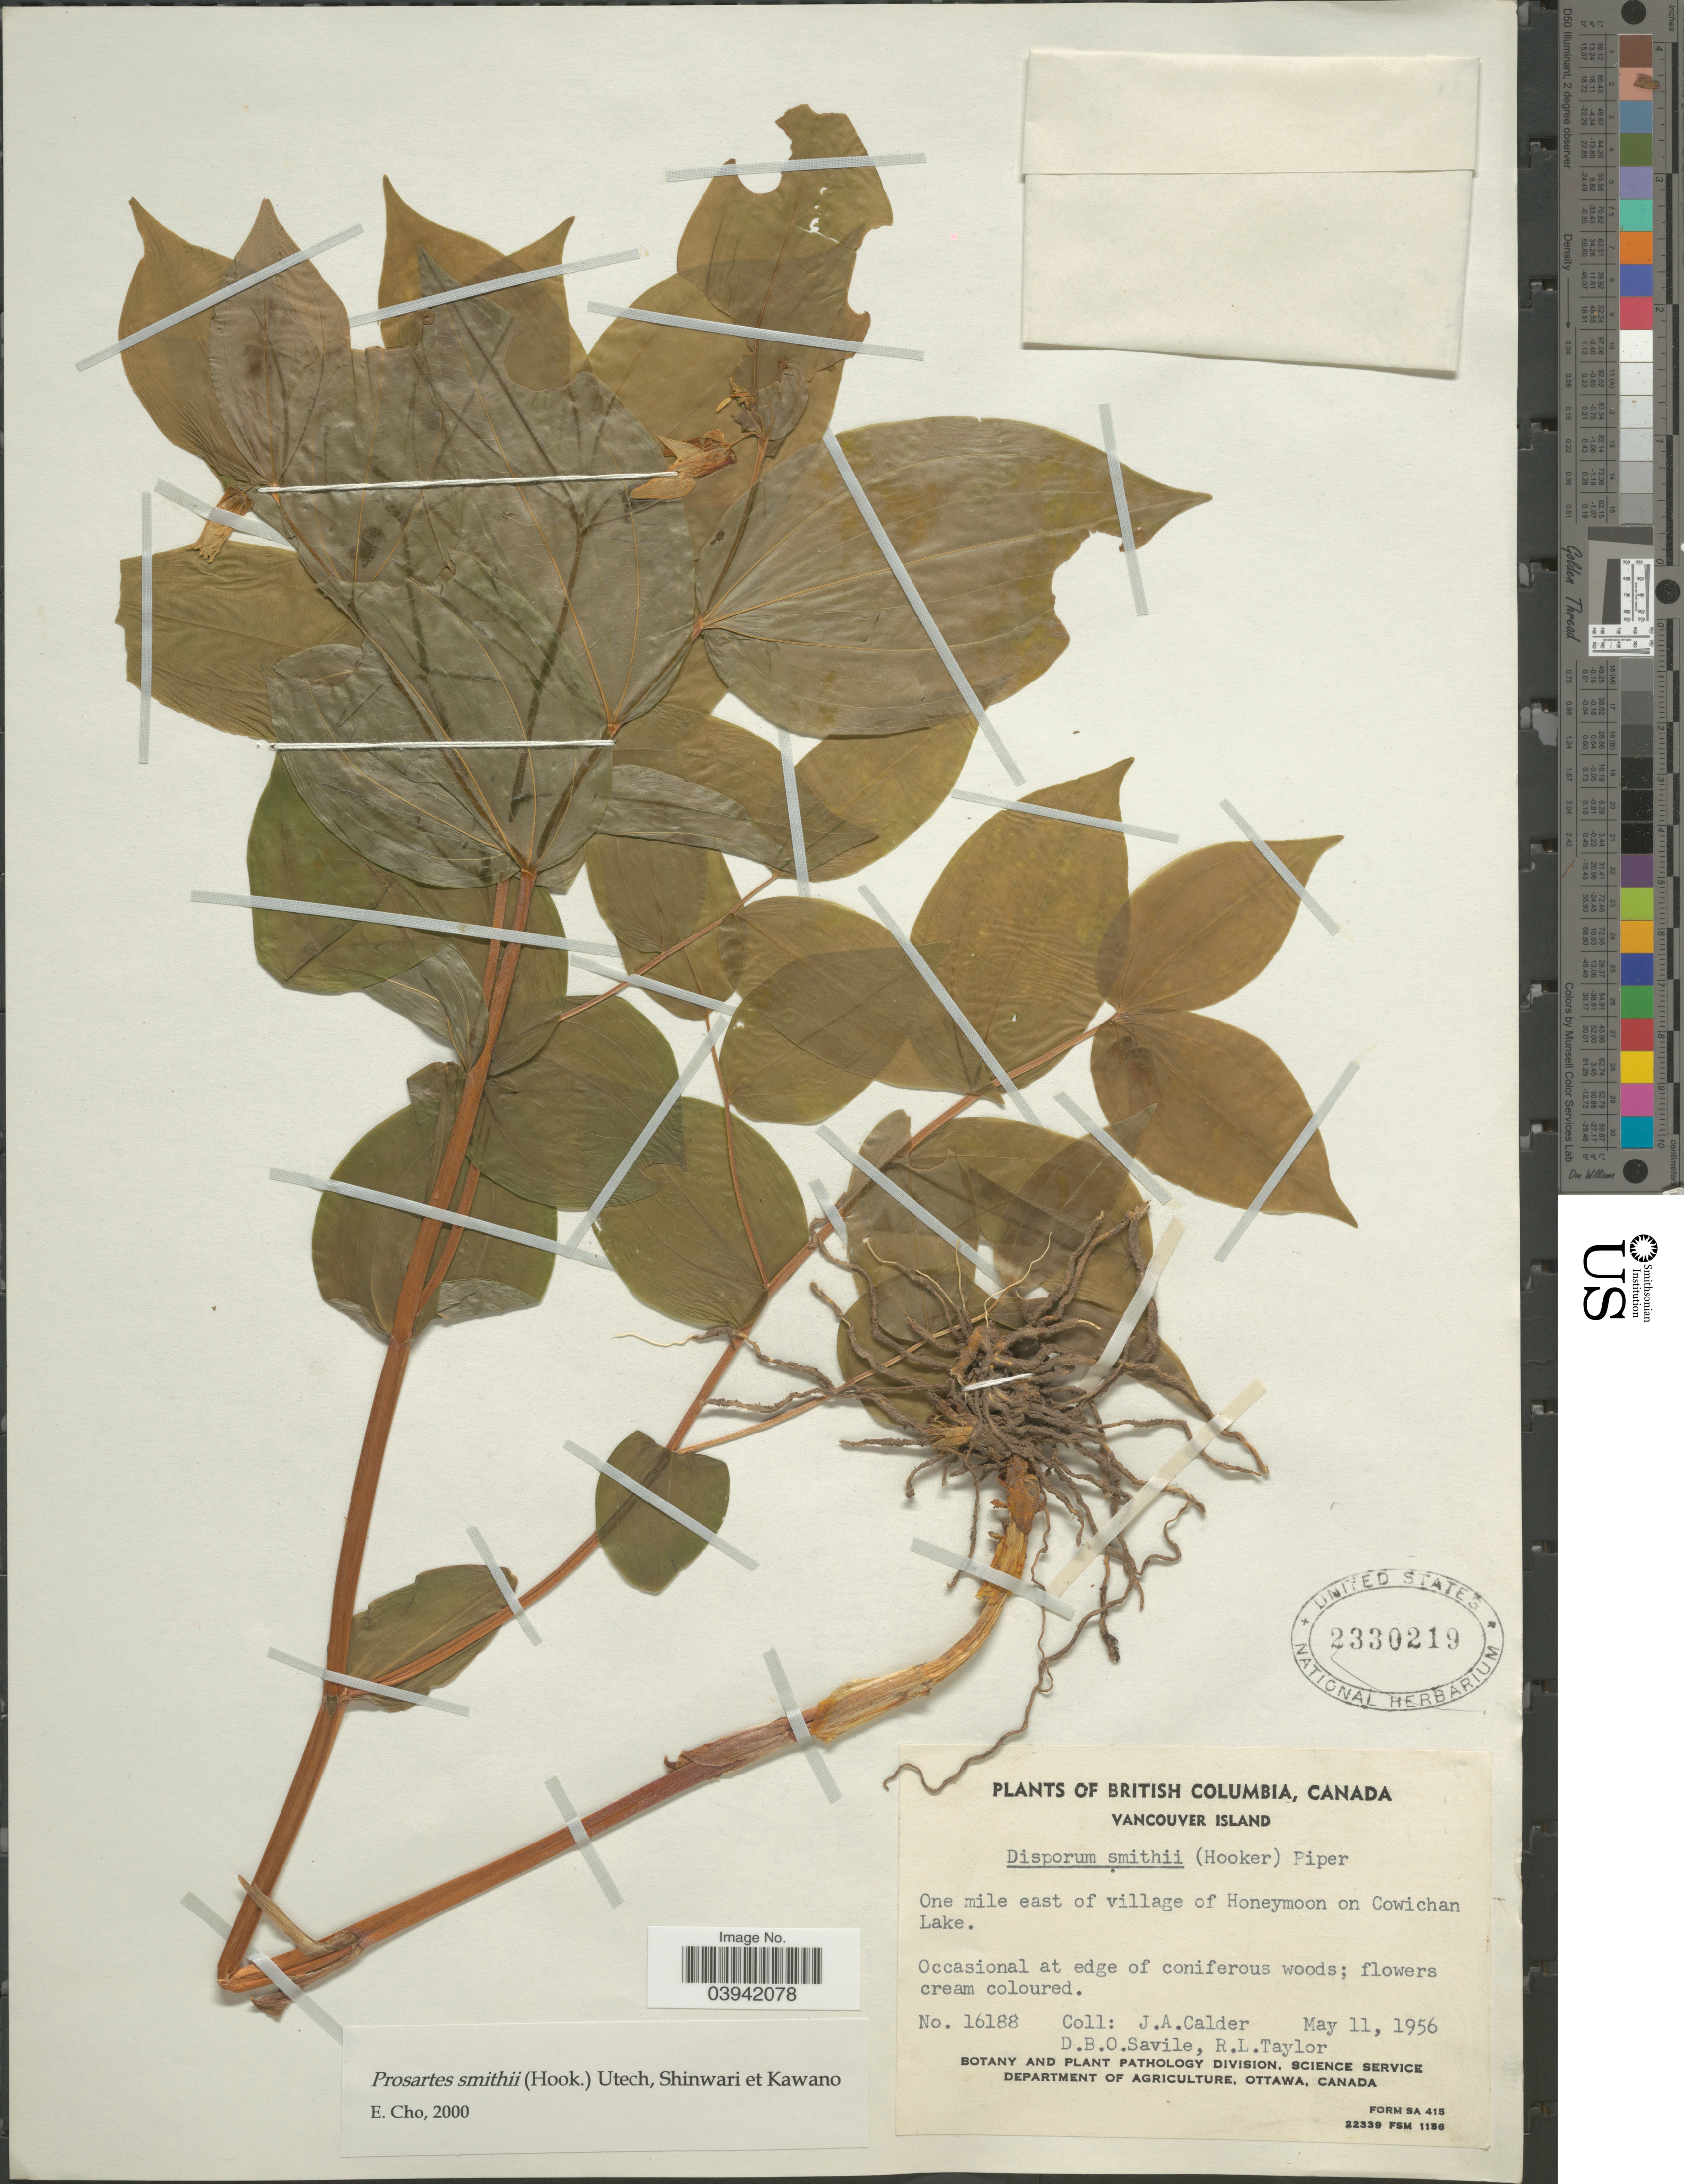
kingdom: Plantae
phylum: Tracheophyta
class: Liliopsida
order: Liliales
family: Liliaceae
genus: Prosartes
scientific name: Prosartes smithii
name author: (Hook.) Utech et al.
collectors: J. A. Calder, D. Savile & R. Taylor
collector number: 16188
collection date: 1956-05-11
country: Canada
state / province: British Columbia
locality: Vancouver Island. One mile east of village of Honeymoon on Cowichan Lake.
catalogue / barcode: US 2330219